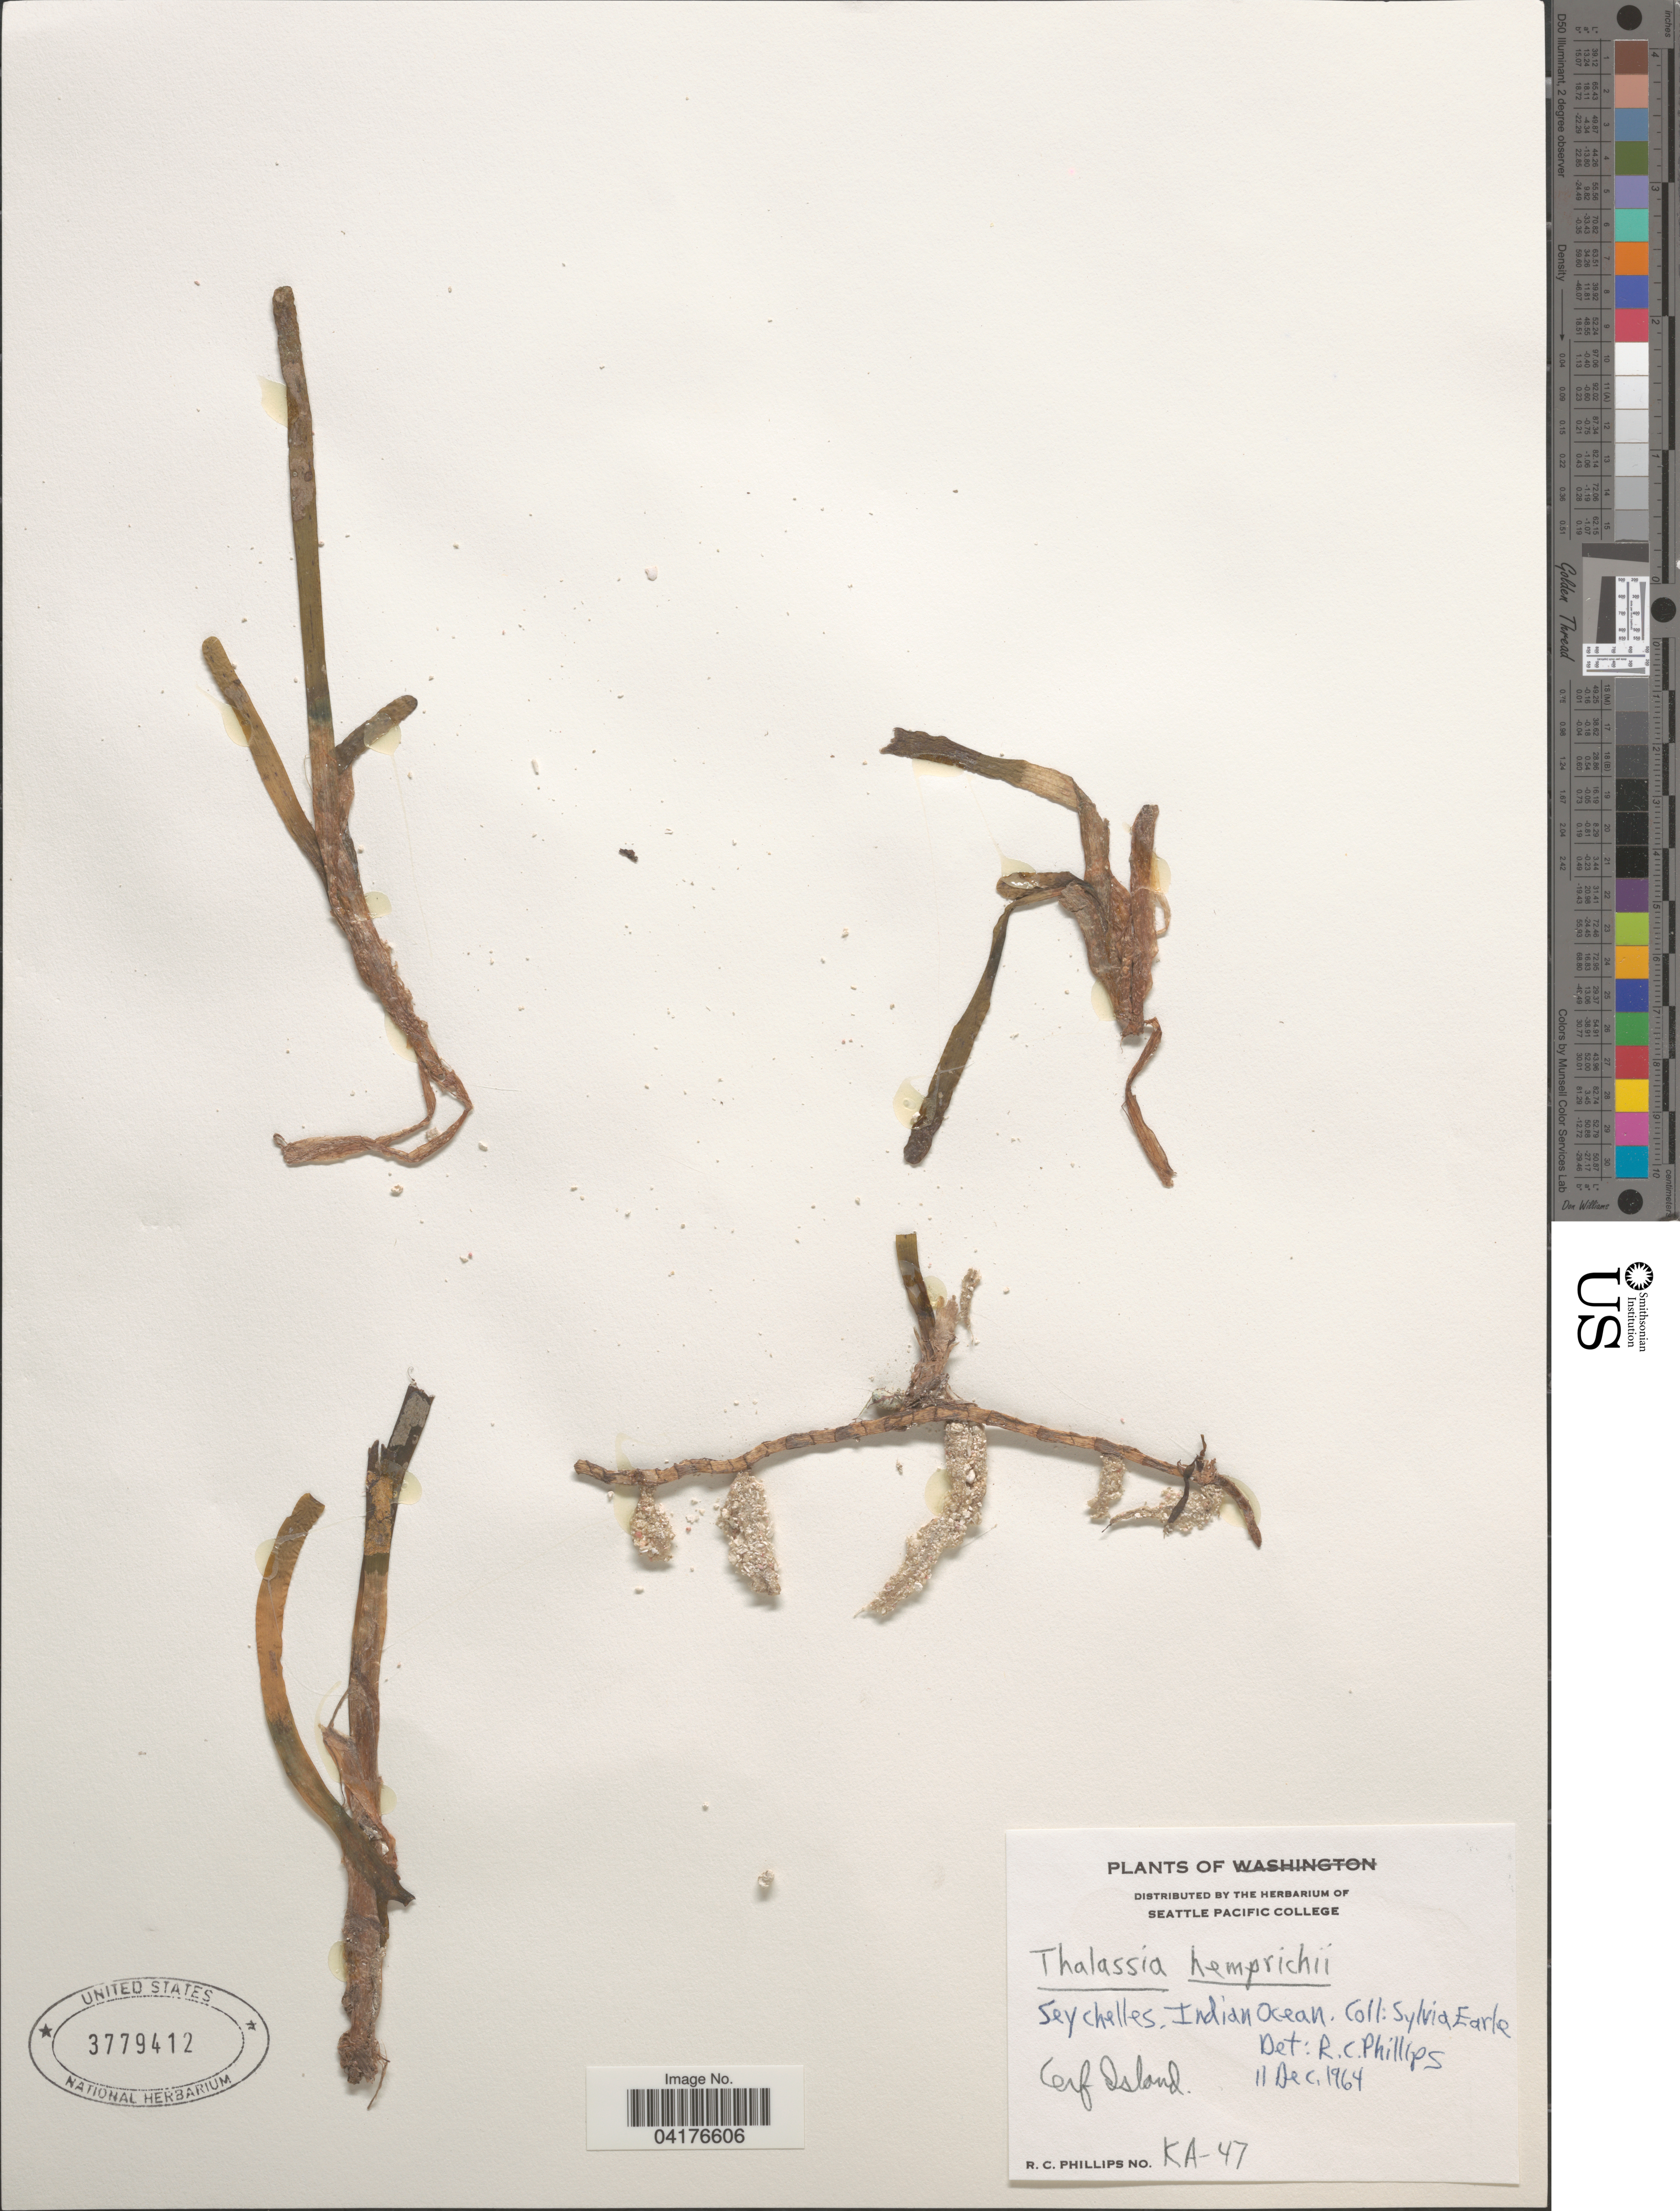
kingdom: Plantae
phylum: Tracheophyta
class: Liliopsida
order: Alismatales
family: Hydrocharitaceae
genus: Thalassia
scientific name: Thalassia hemprichii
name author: Asch.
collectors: S. A. Earle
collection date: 1964-12-11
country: Seychelles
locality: Indian Ocean. Cerf Island.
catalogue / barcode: US 3779412